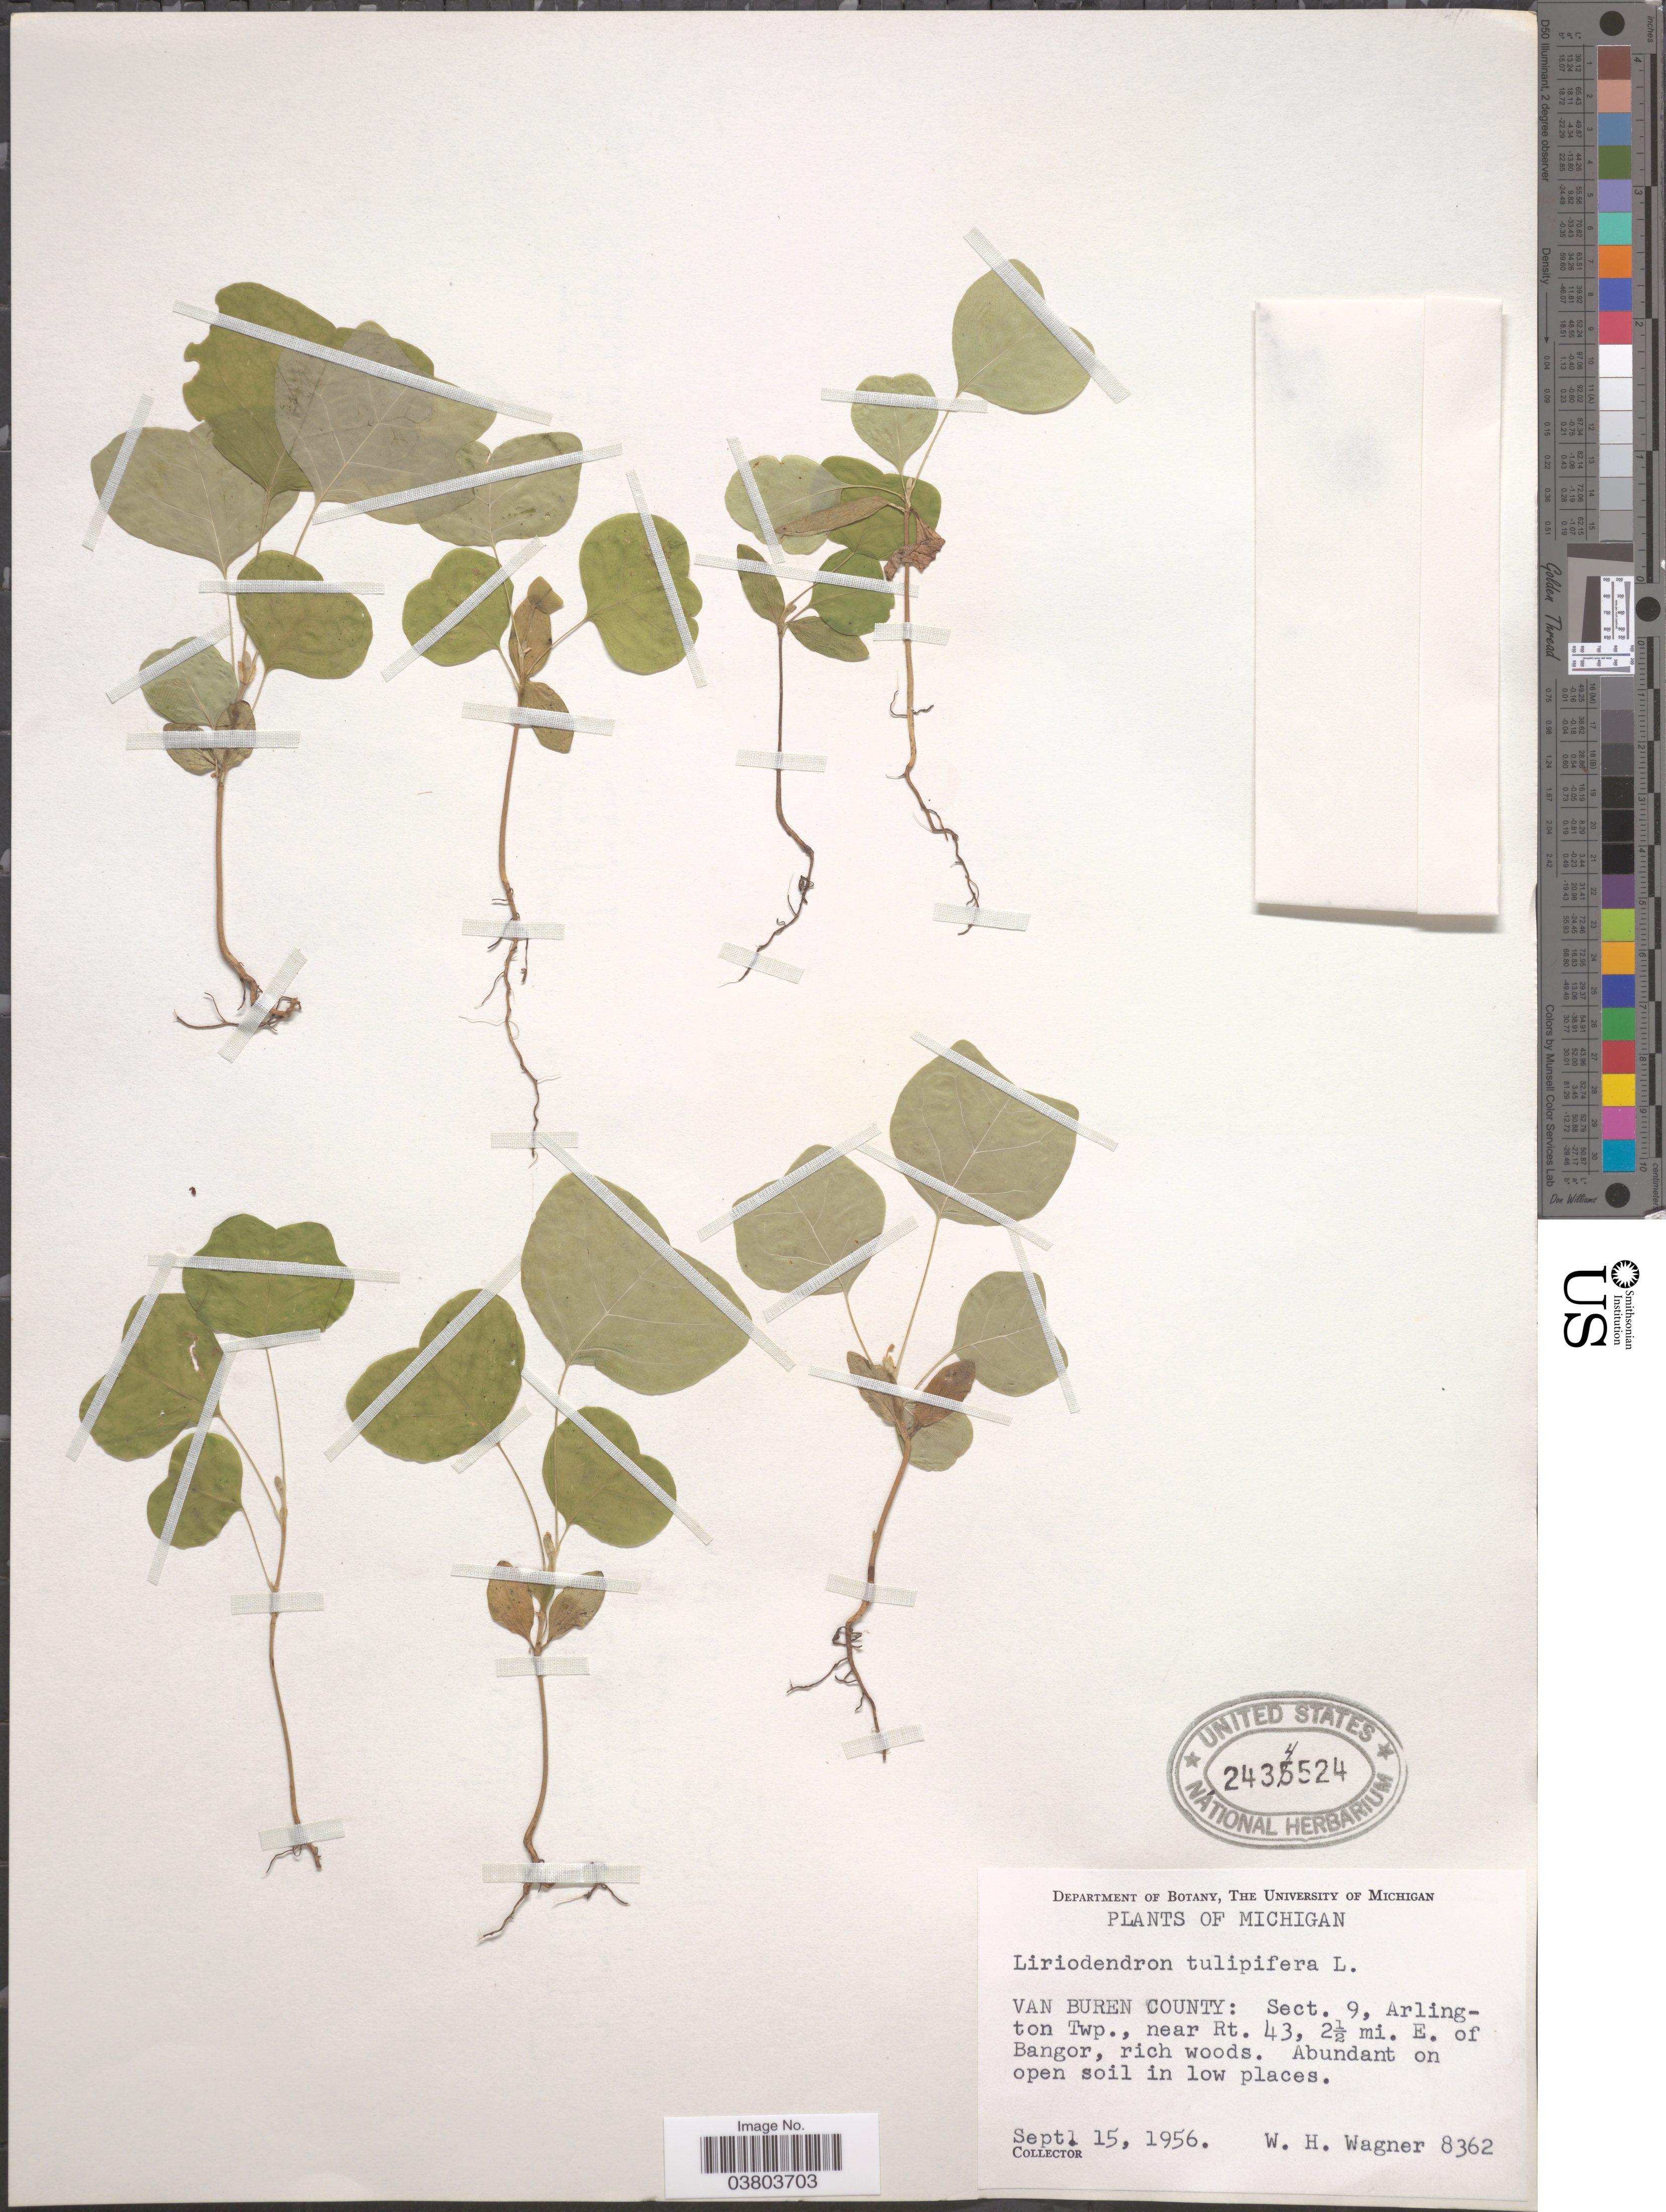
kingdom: Plantae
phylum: Tracheophyta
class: Magnoliopsida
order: Magnoliales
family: Magnoliaceae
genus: Liriodendron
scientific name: Liriodendron tulipifera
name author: L.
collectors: W. H. Wagner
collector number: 8362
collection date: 1956-09-15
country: United States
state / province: Michigan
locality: Van Buren County: Sect. 9, Arlington Twp., near Rt. 43, 2½ mi. E. of Bangor.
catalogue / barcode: US 2434524